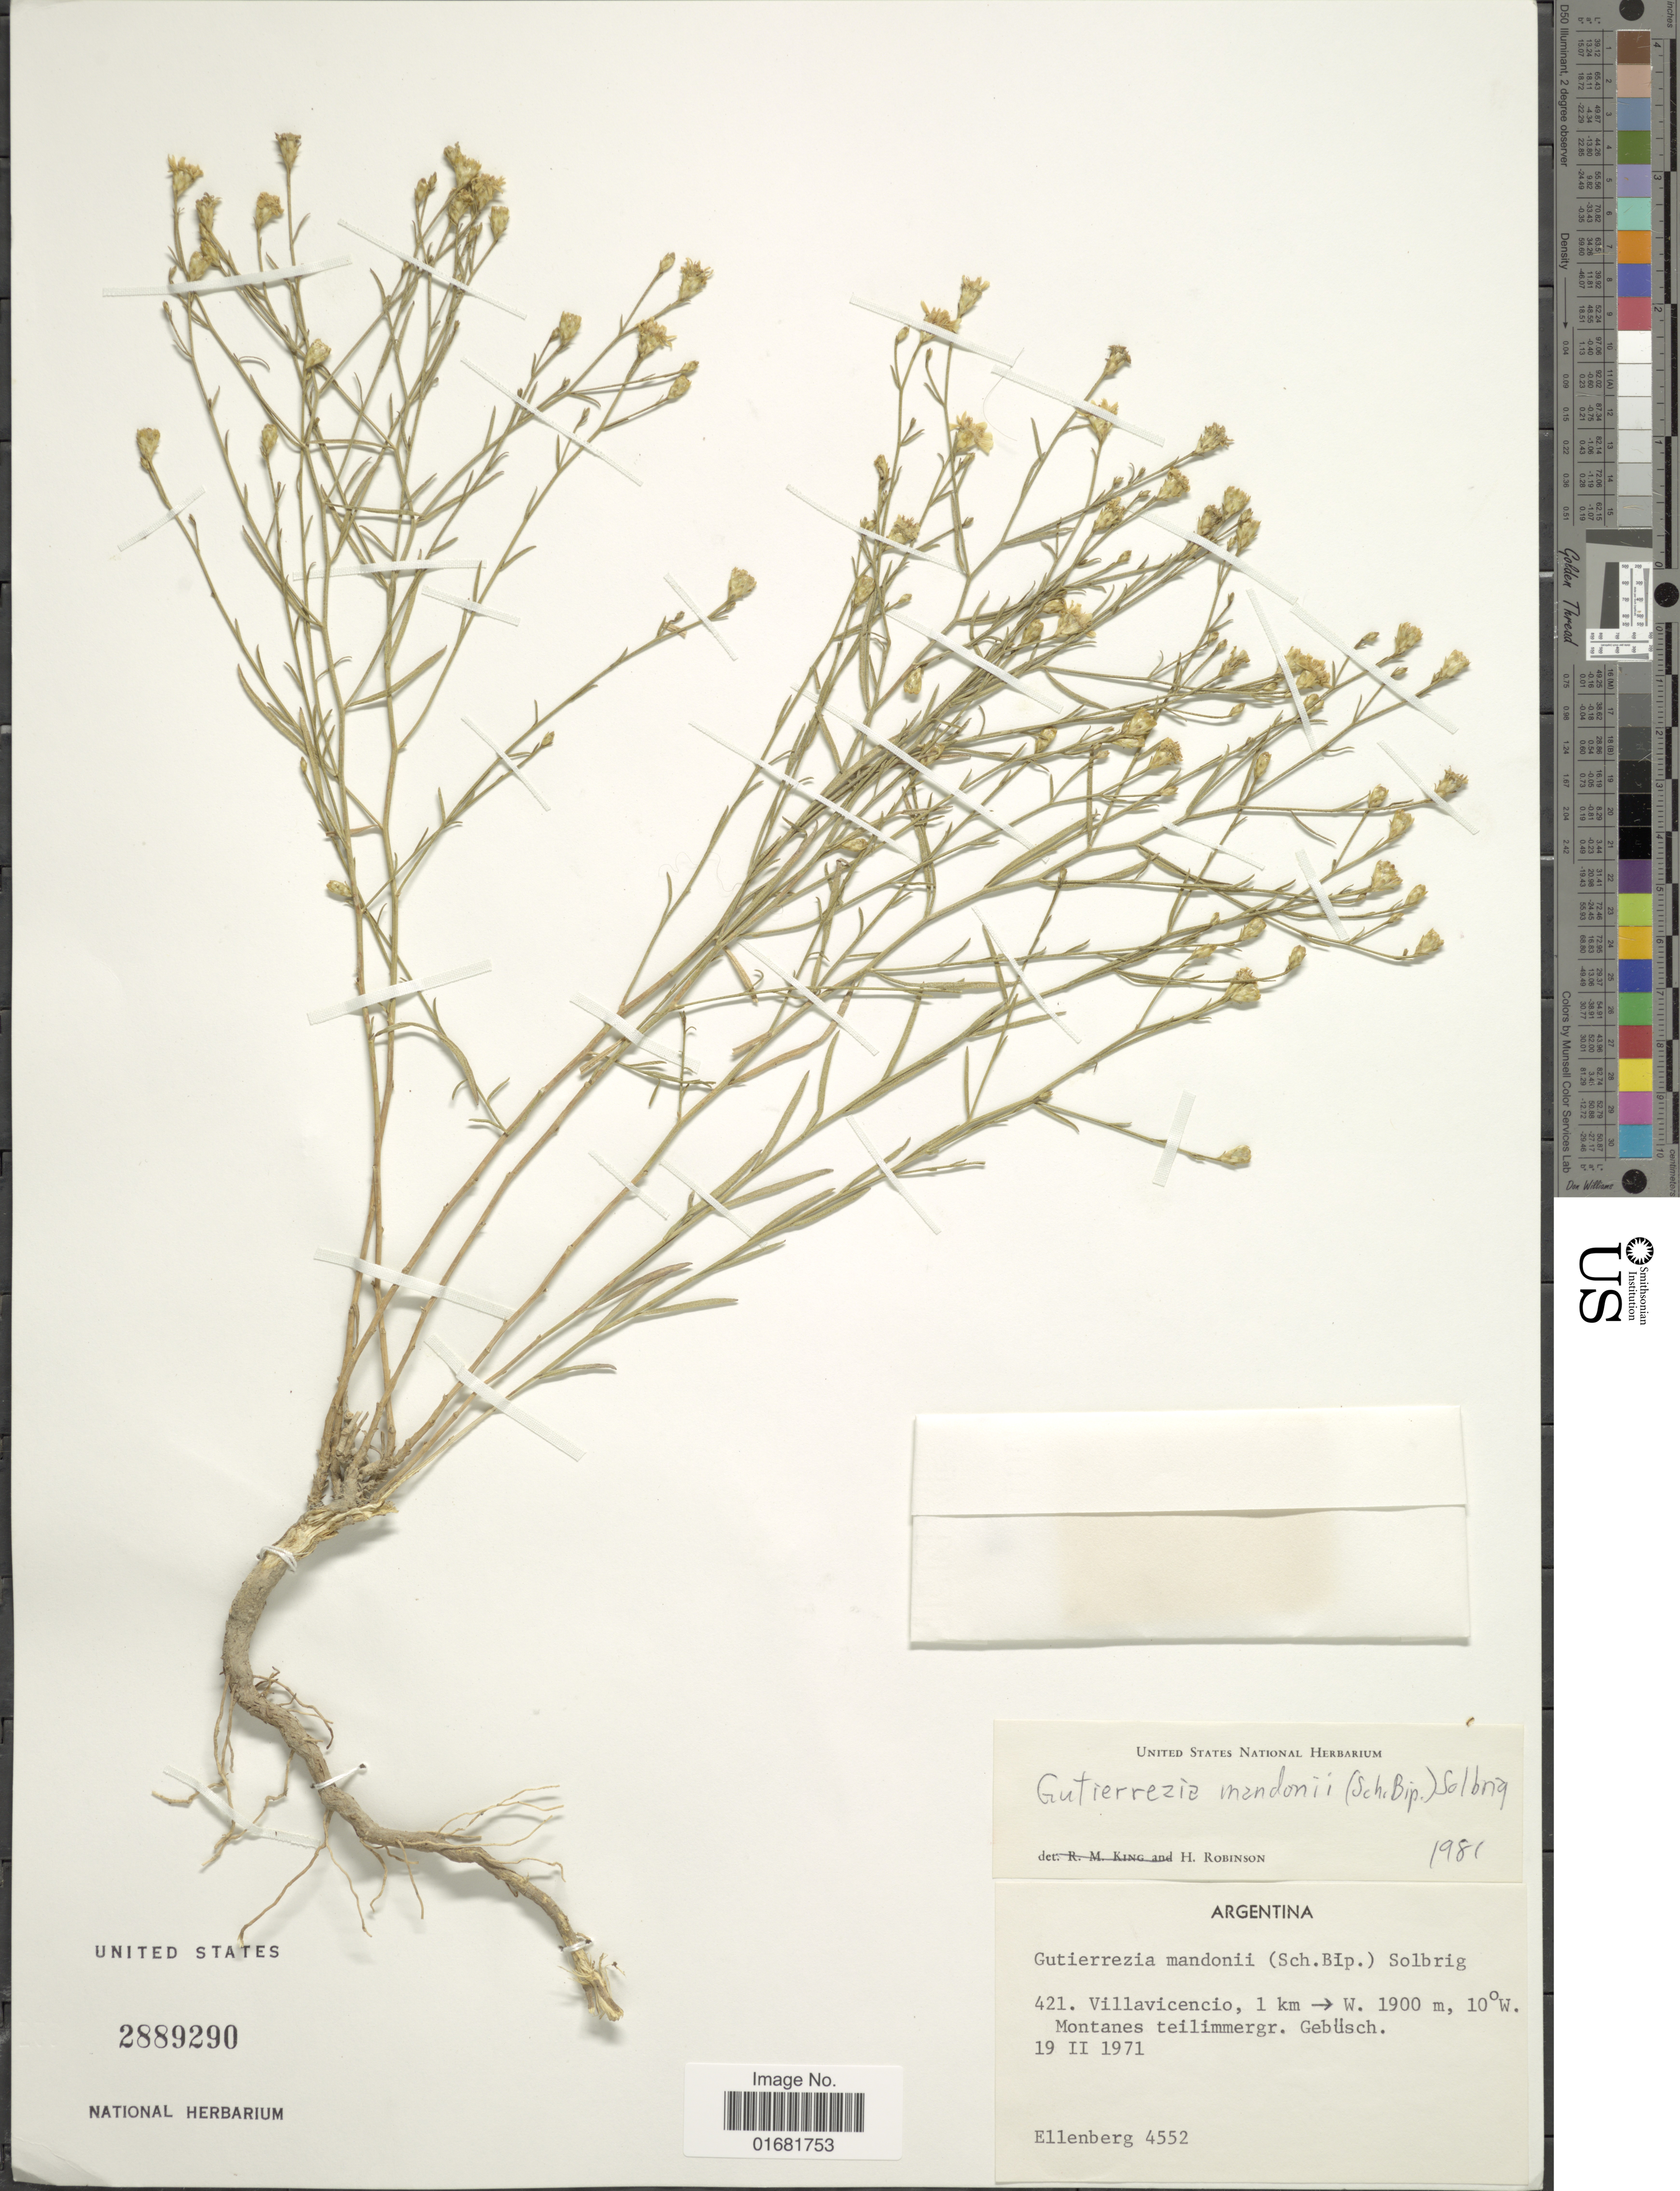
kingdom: Plantae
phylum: Tracheophyta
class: Magnoliopsida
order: Asterales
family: Asteraceae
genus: Gutierrezia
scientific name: Gutierrezia mandonii subsp. mandonii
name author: (Sch. Bip.) Solbrig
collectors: H. Ellenberg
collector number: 4552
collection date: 1971-02-19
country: Argentina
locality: Villavicencio, 1 km --> W. Montanes teilimmergr. Gebüsch.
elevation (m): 1900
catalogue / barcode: US 2889290